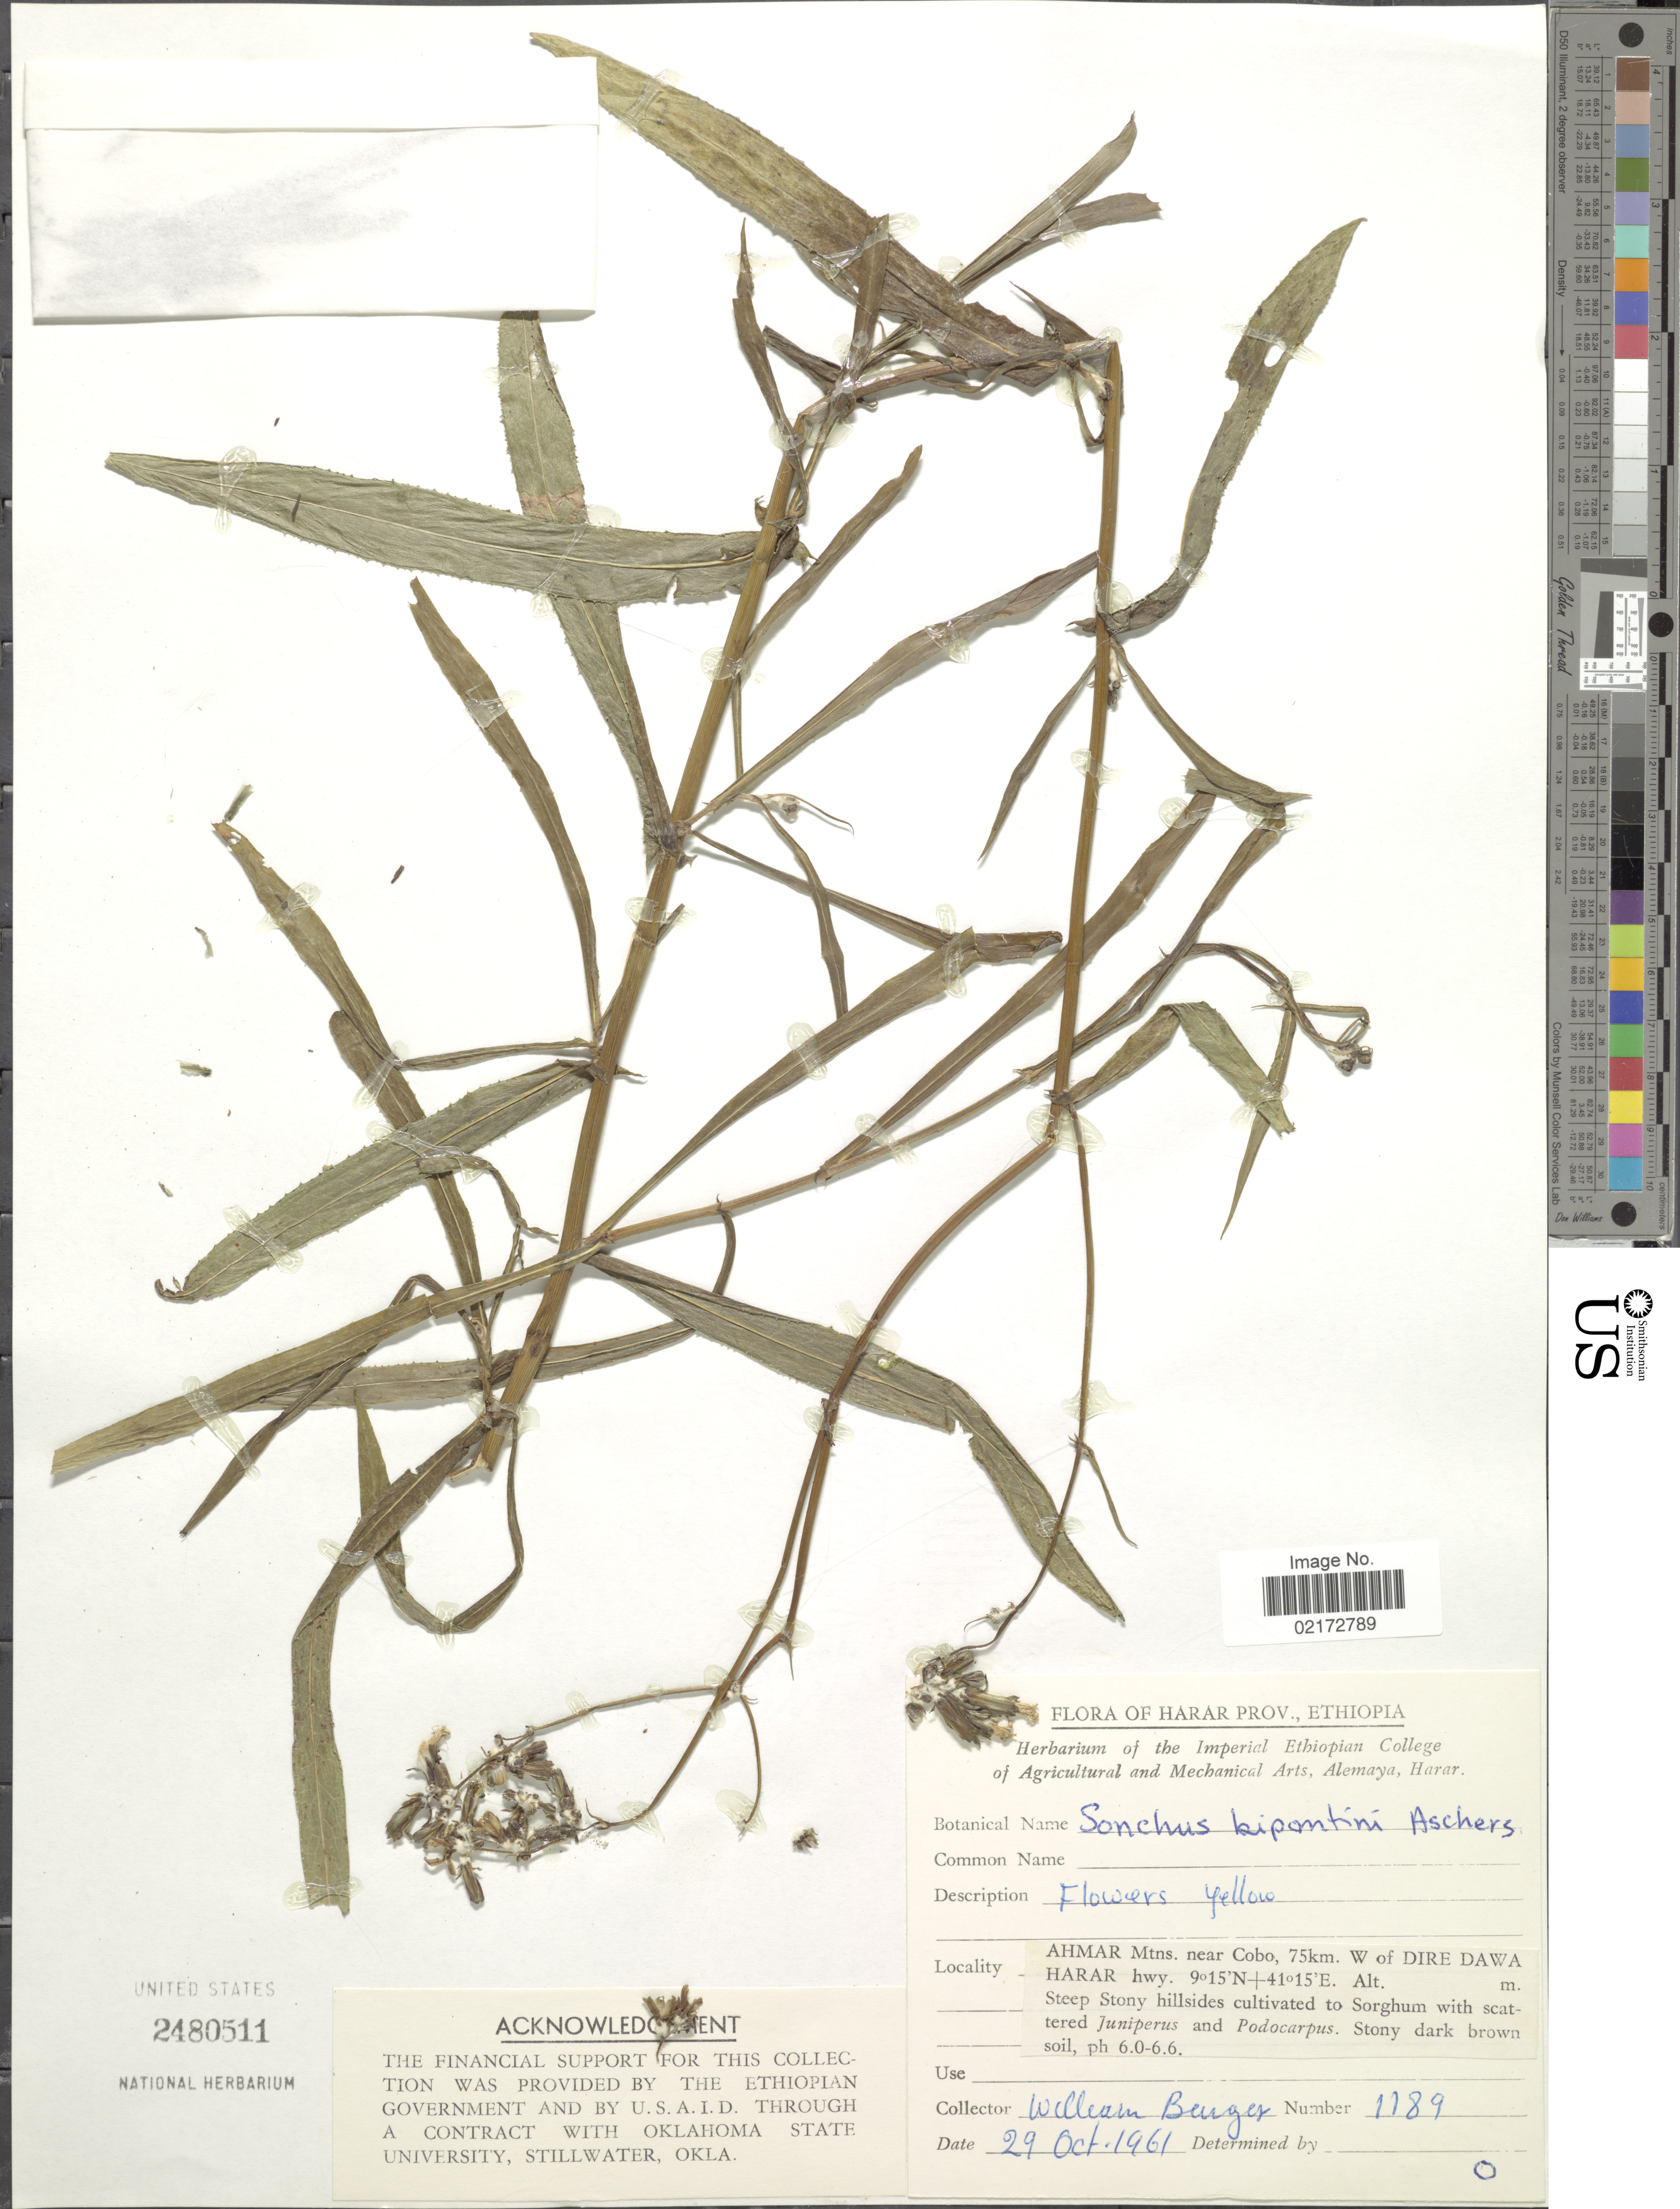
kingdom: Plantae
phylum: Tracheophyta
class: Magnoliopsida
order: Asterales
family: Asteraceae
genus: Sonchus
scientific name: Sonchus bipontini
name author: Asch. ex Oliv. & Hiern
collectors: W. Burger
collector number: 1189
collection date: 1961-10-29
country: Ethiopia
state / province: Dire Dawa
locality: Harar Prov., Ethiopia. Ahmar Mtns. near Cobo, 75km. W of Dire Dawa Harar hwy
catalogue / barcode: US 2480511